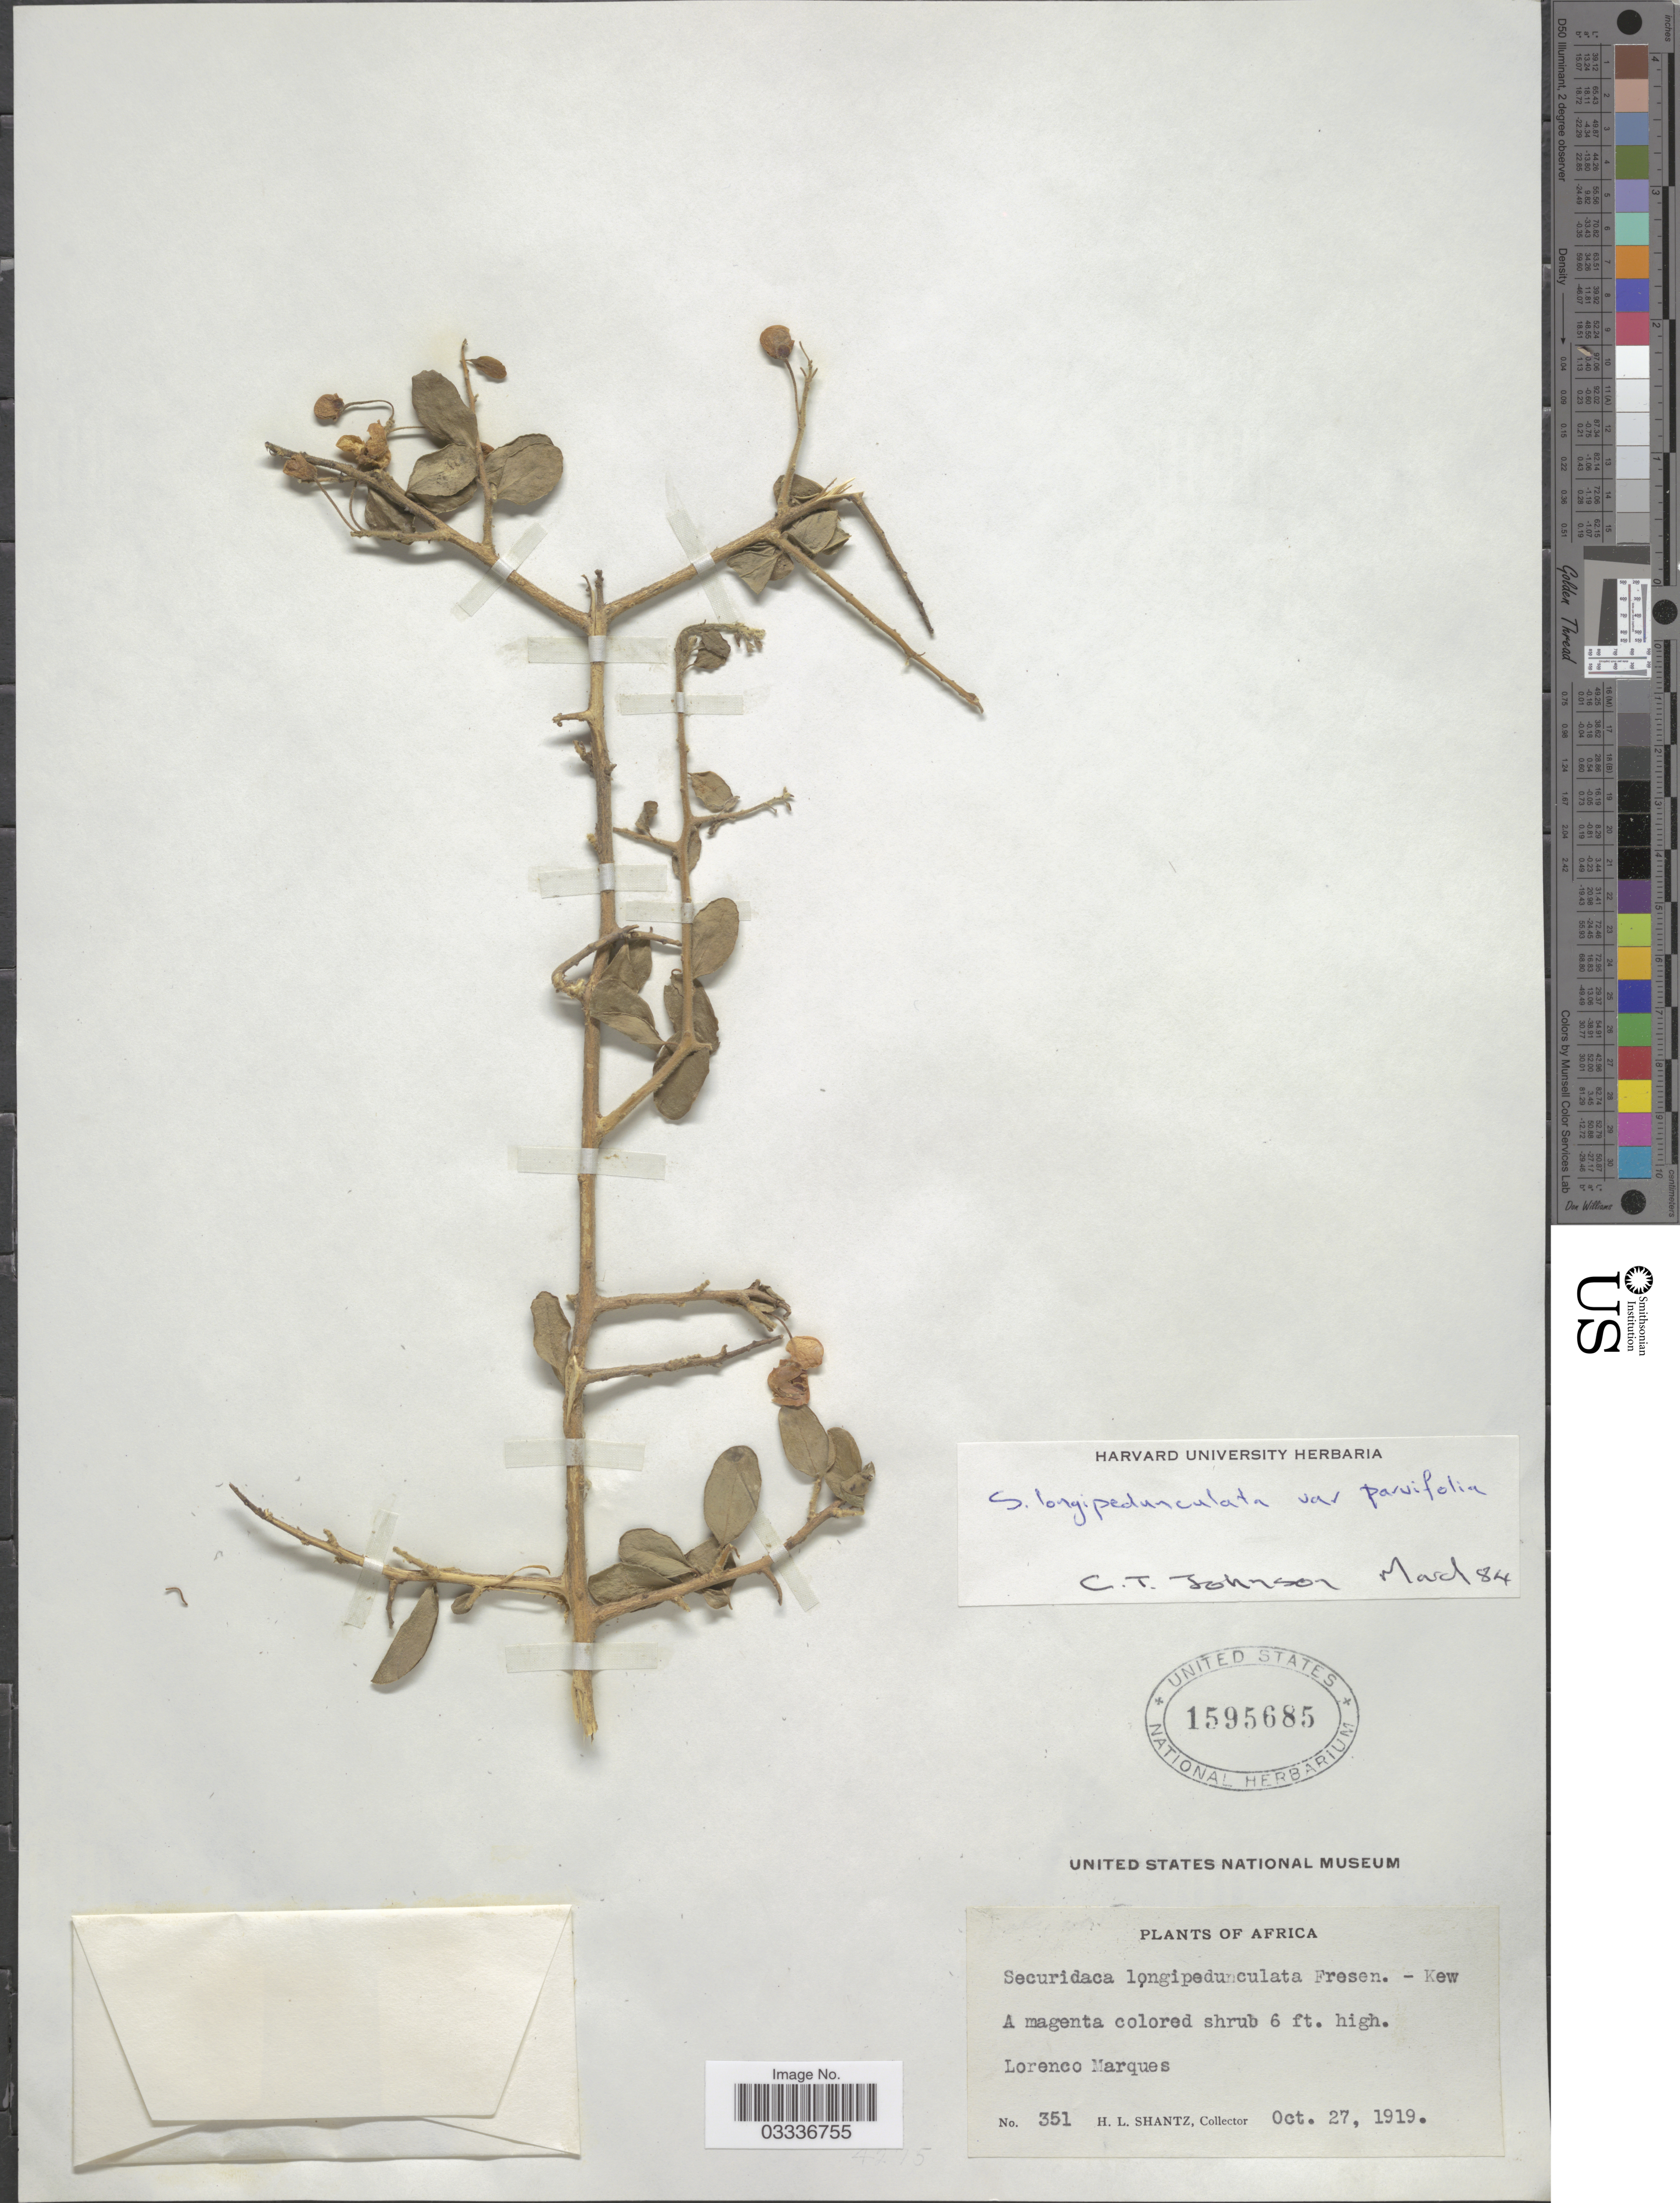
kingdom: Plantae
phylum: Tracheophyta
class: Magnoliopsida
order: Fabales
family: Polygalaceae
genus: Securidaca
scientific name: Securidaca longepedunculata var. parvifolia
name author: Oliv.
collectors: H. Shantz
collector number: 351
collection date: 1919-10-27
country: Mozambique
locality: Africa. Lorenco Marques.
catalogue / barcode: US 1595685